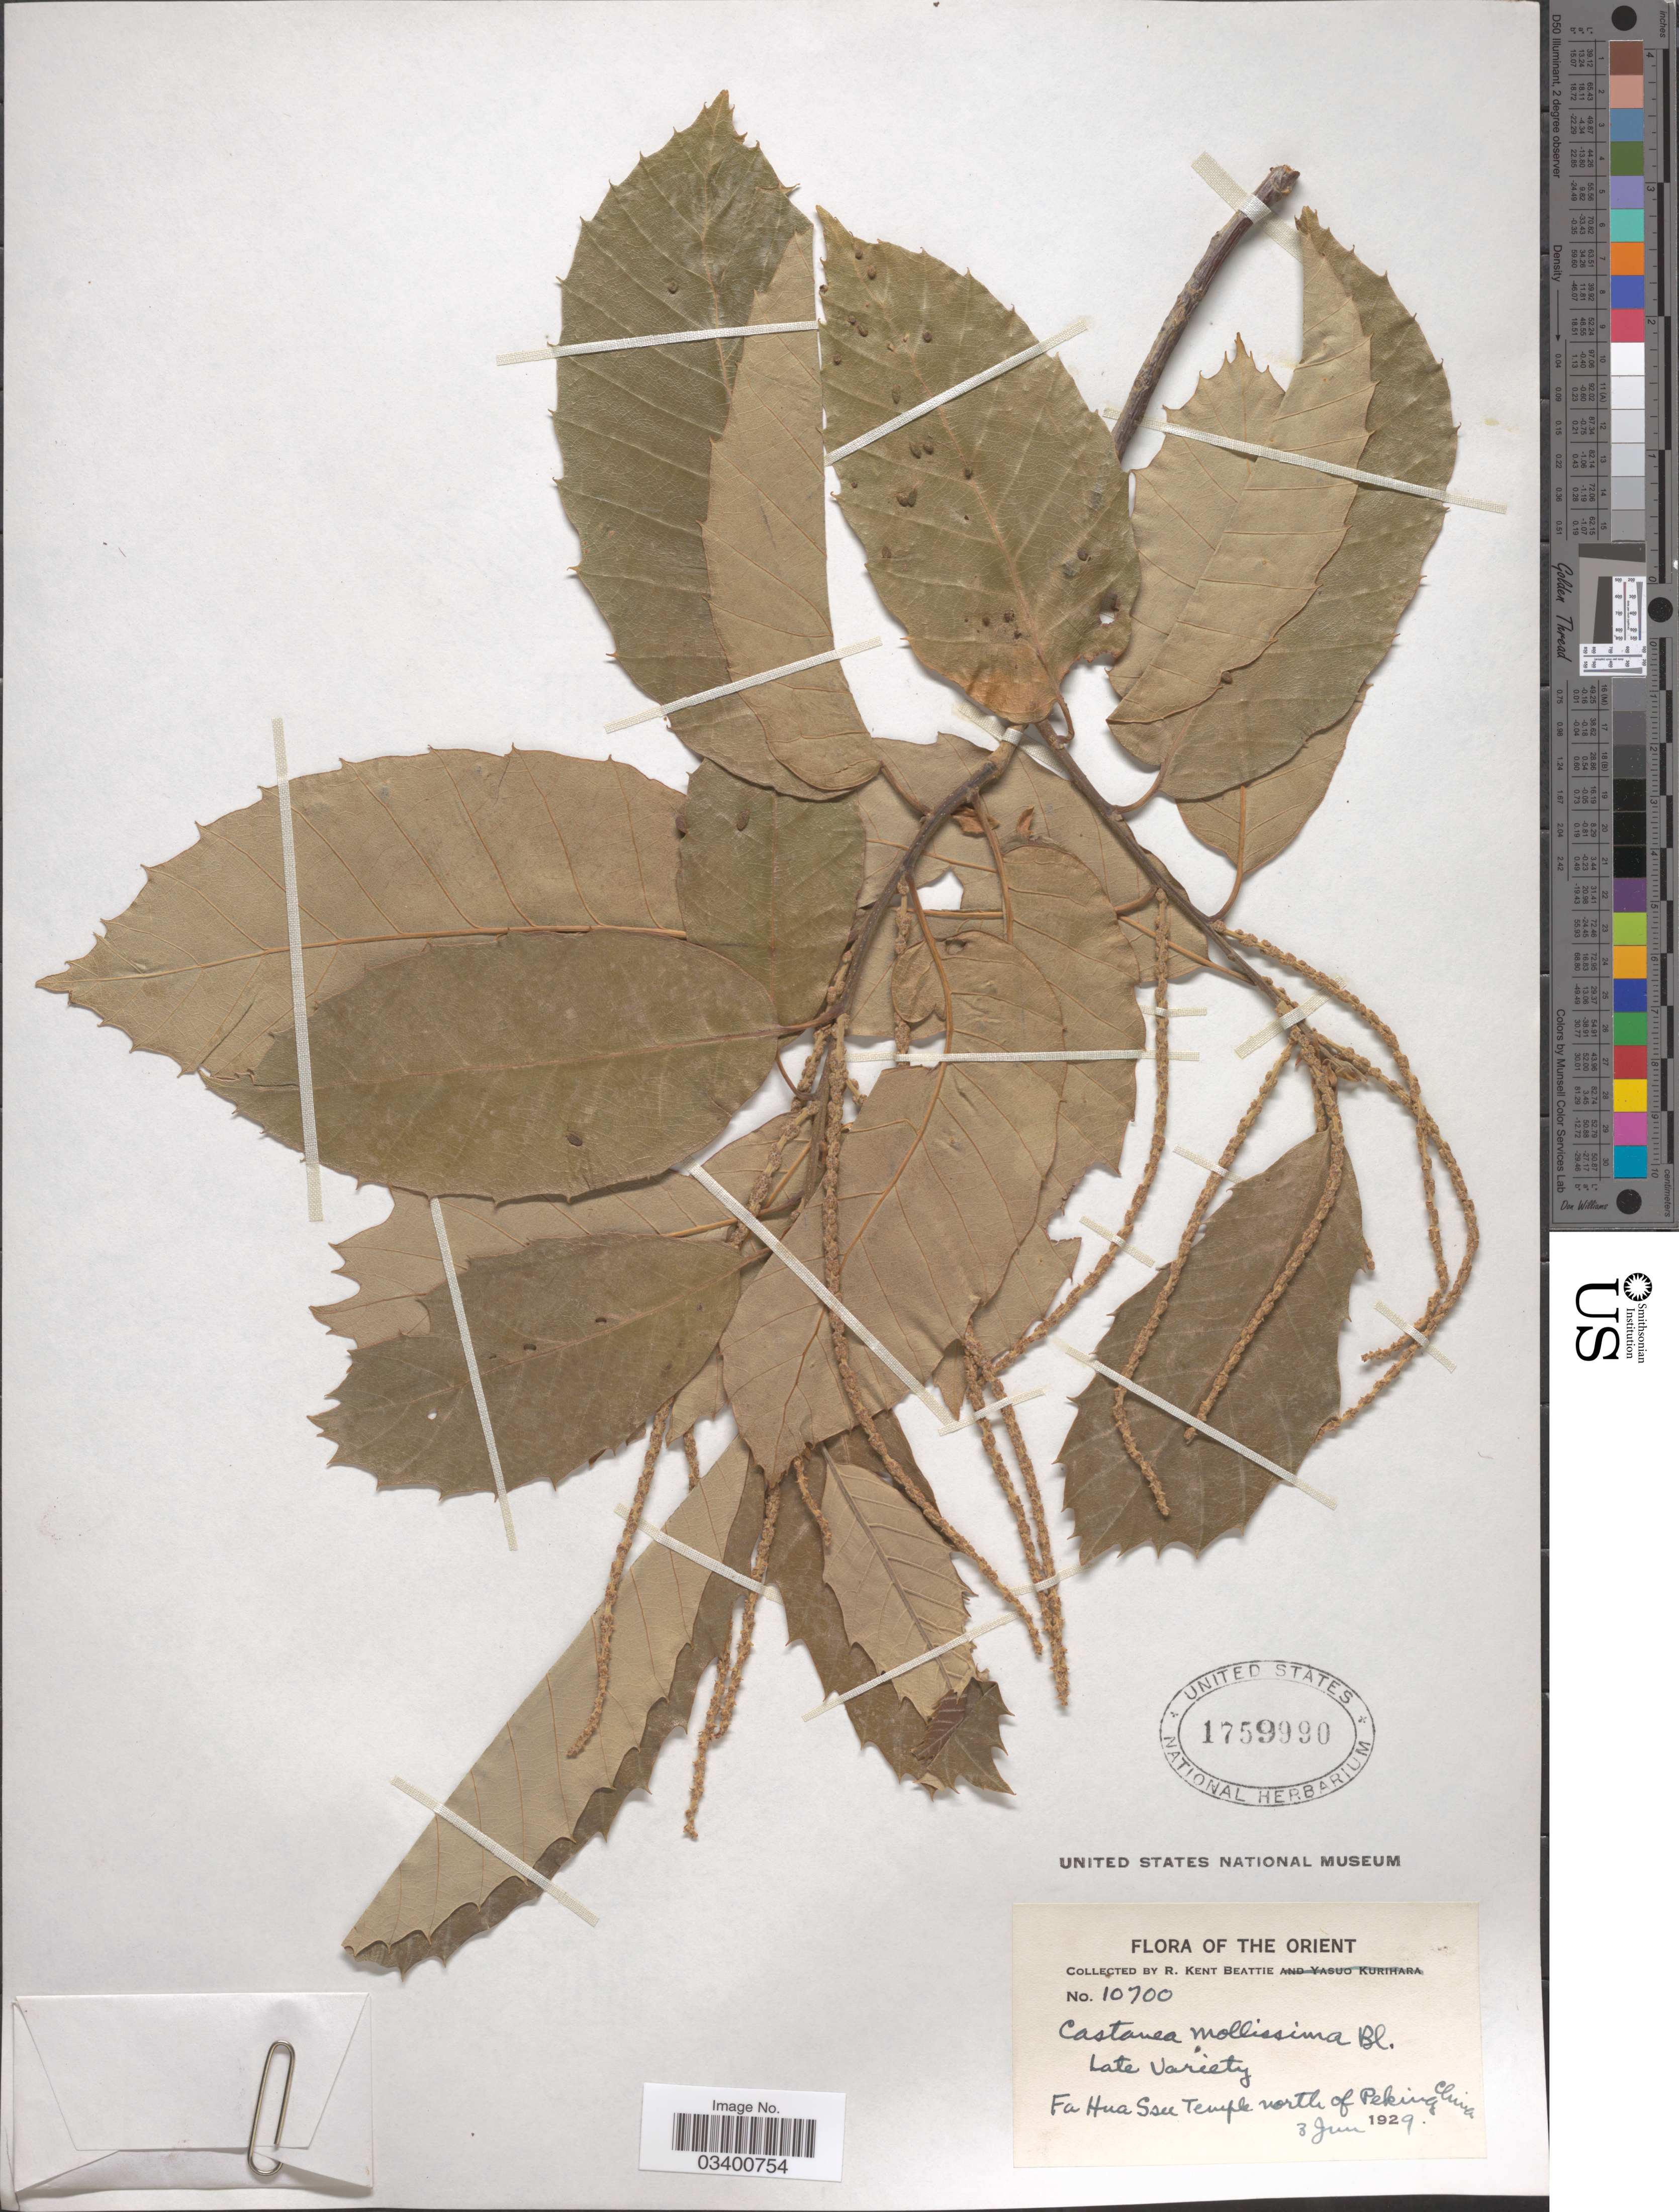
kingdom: Plantae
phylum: Tracheophyta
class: Magnoliopsida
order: Fagales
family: Fagaceae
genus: Castanea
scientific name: Castanea mollissima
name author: Blume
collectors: R. K. Beattie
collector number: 10700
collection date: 1929-06-03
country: China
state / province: Beijing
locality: The Orient. Fa Hua San Temple north of Peking.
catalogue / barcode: US 1759990